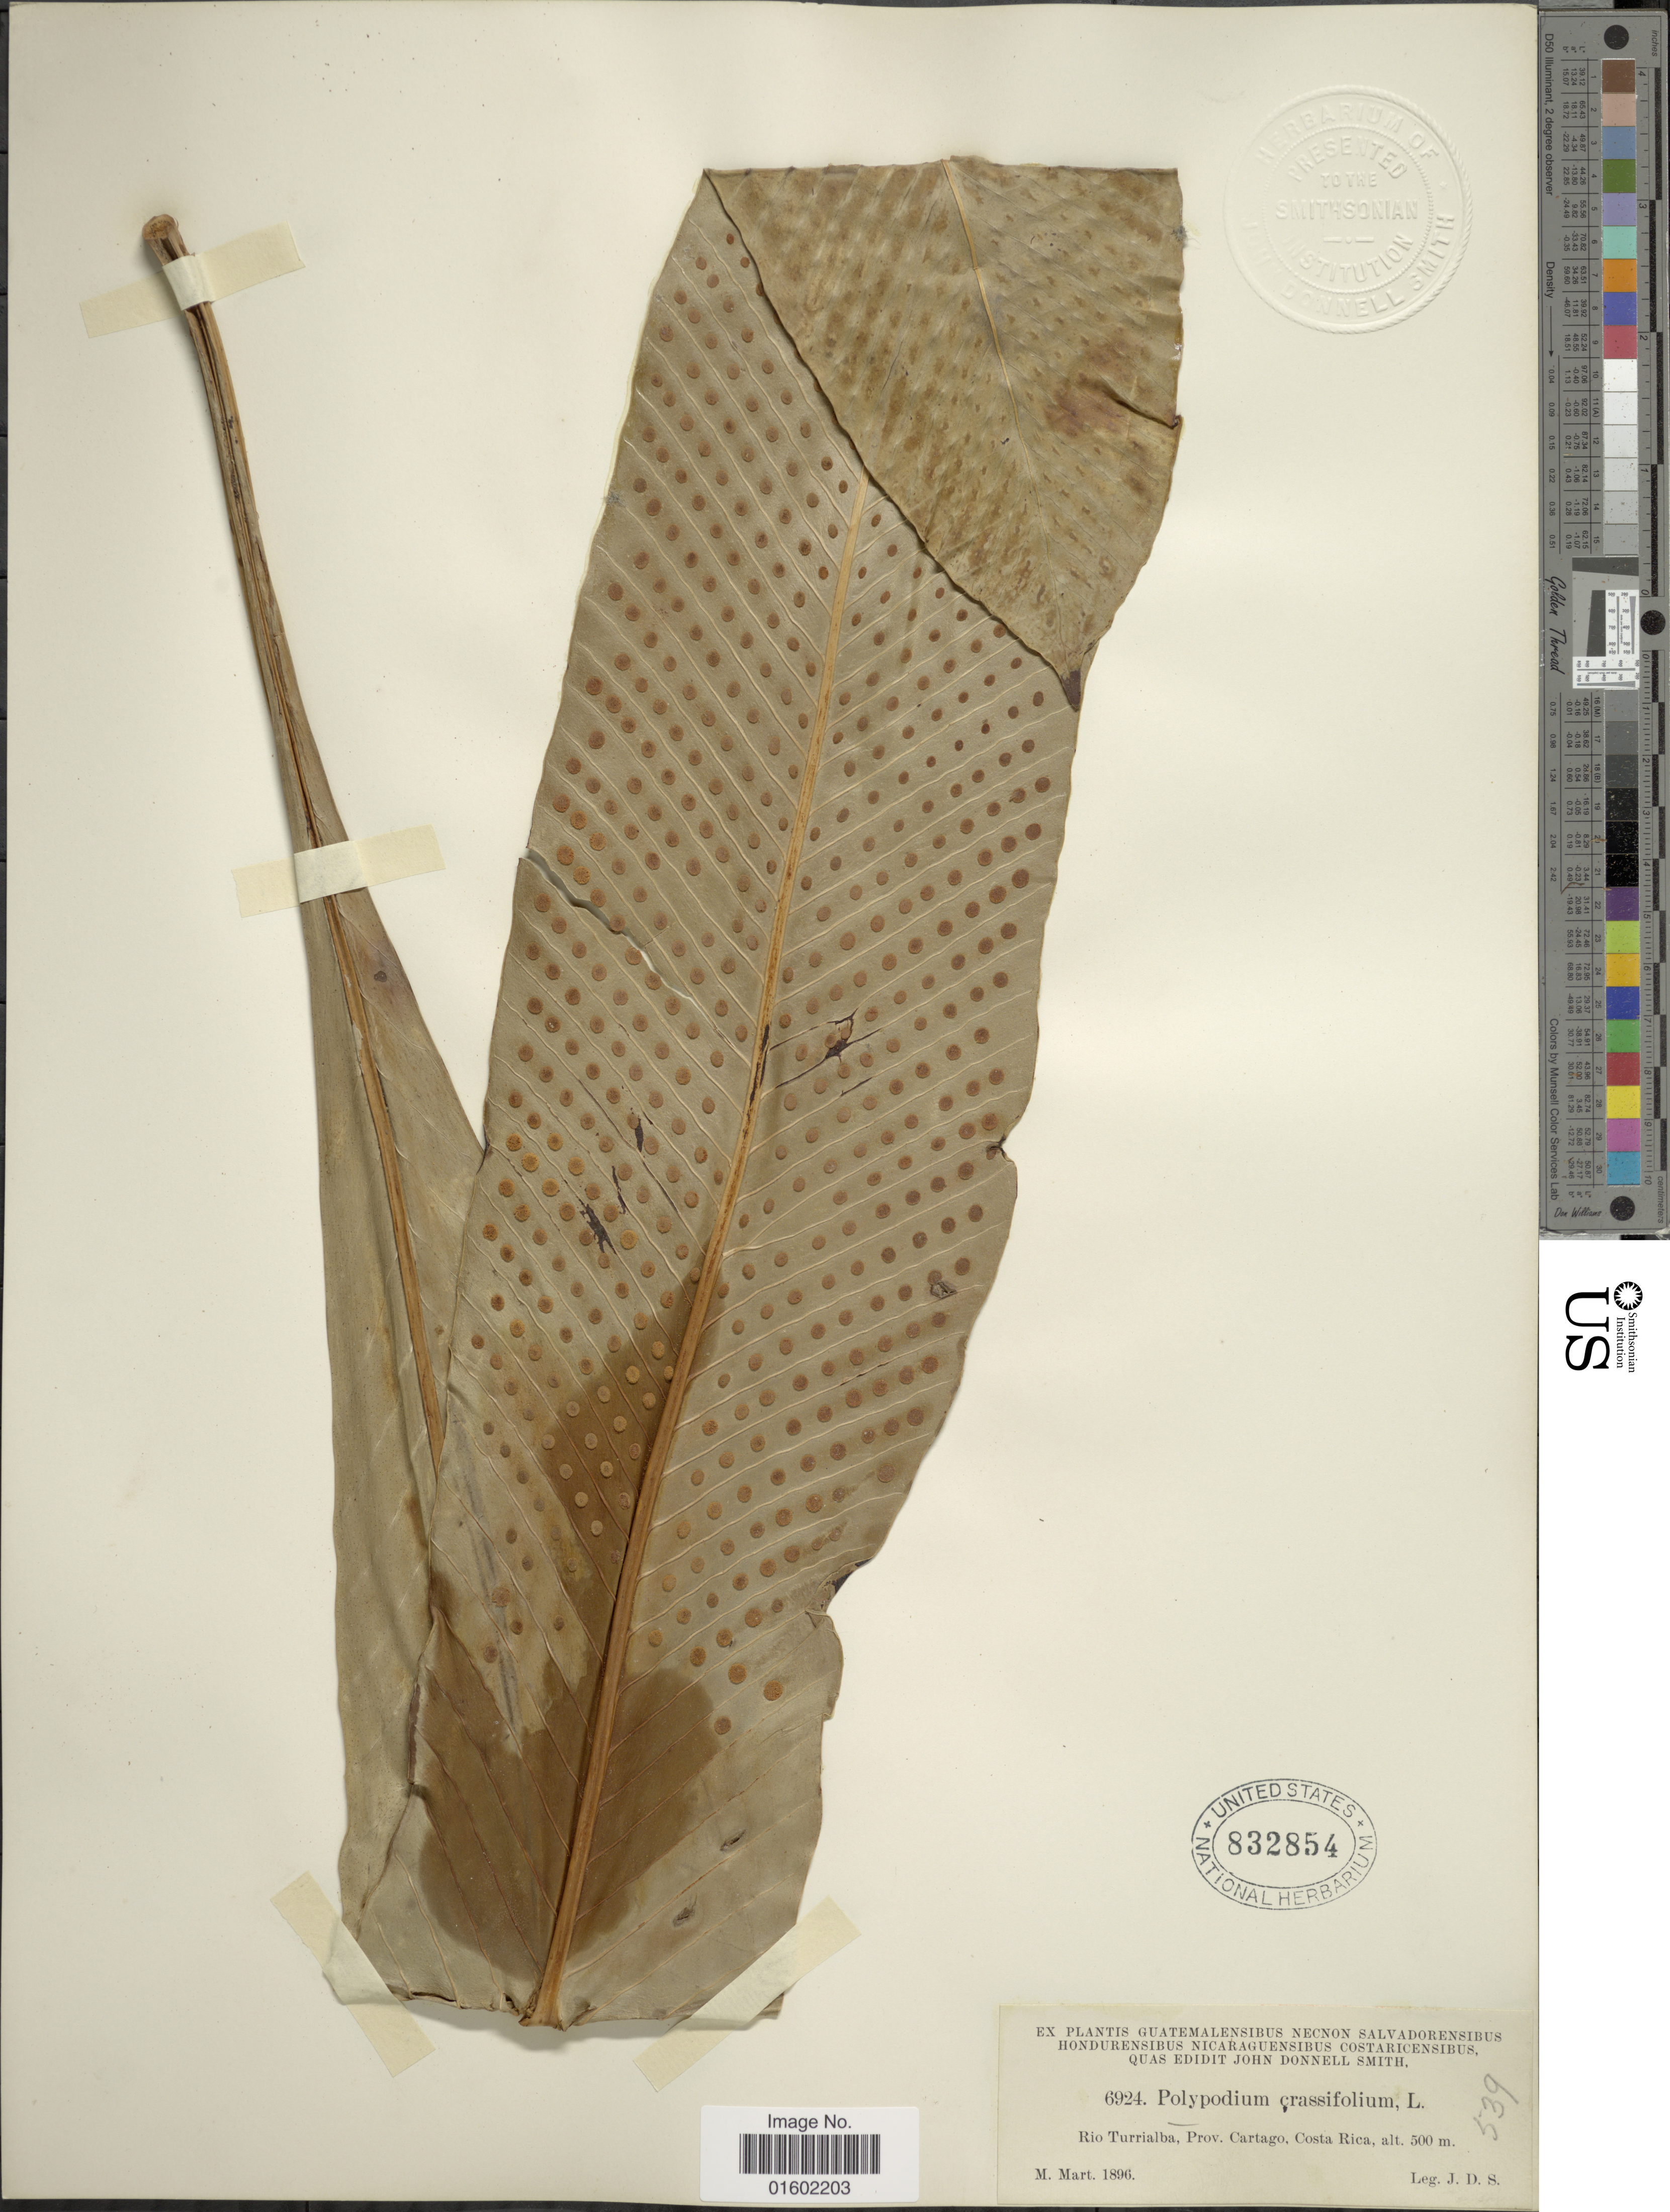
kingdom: Plantae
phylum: Tracheophyta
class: Polypodiopsida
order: Polypodiales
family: Polypodiaceae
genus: Niphidium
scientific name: Niphidium crassifolium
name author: (L.) Lellinger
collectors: J. Donnell Smith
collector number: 6924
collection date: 1896-03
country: Costa Rica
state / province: Cartago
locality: Rio Turrialba, Prov. Cartago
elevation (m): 500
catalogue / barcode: US 832854